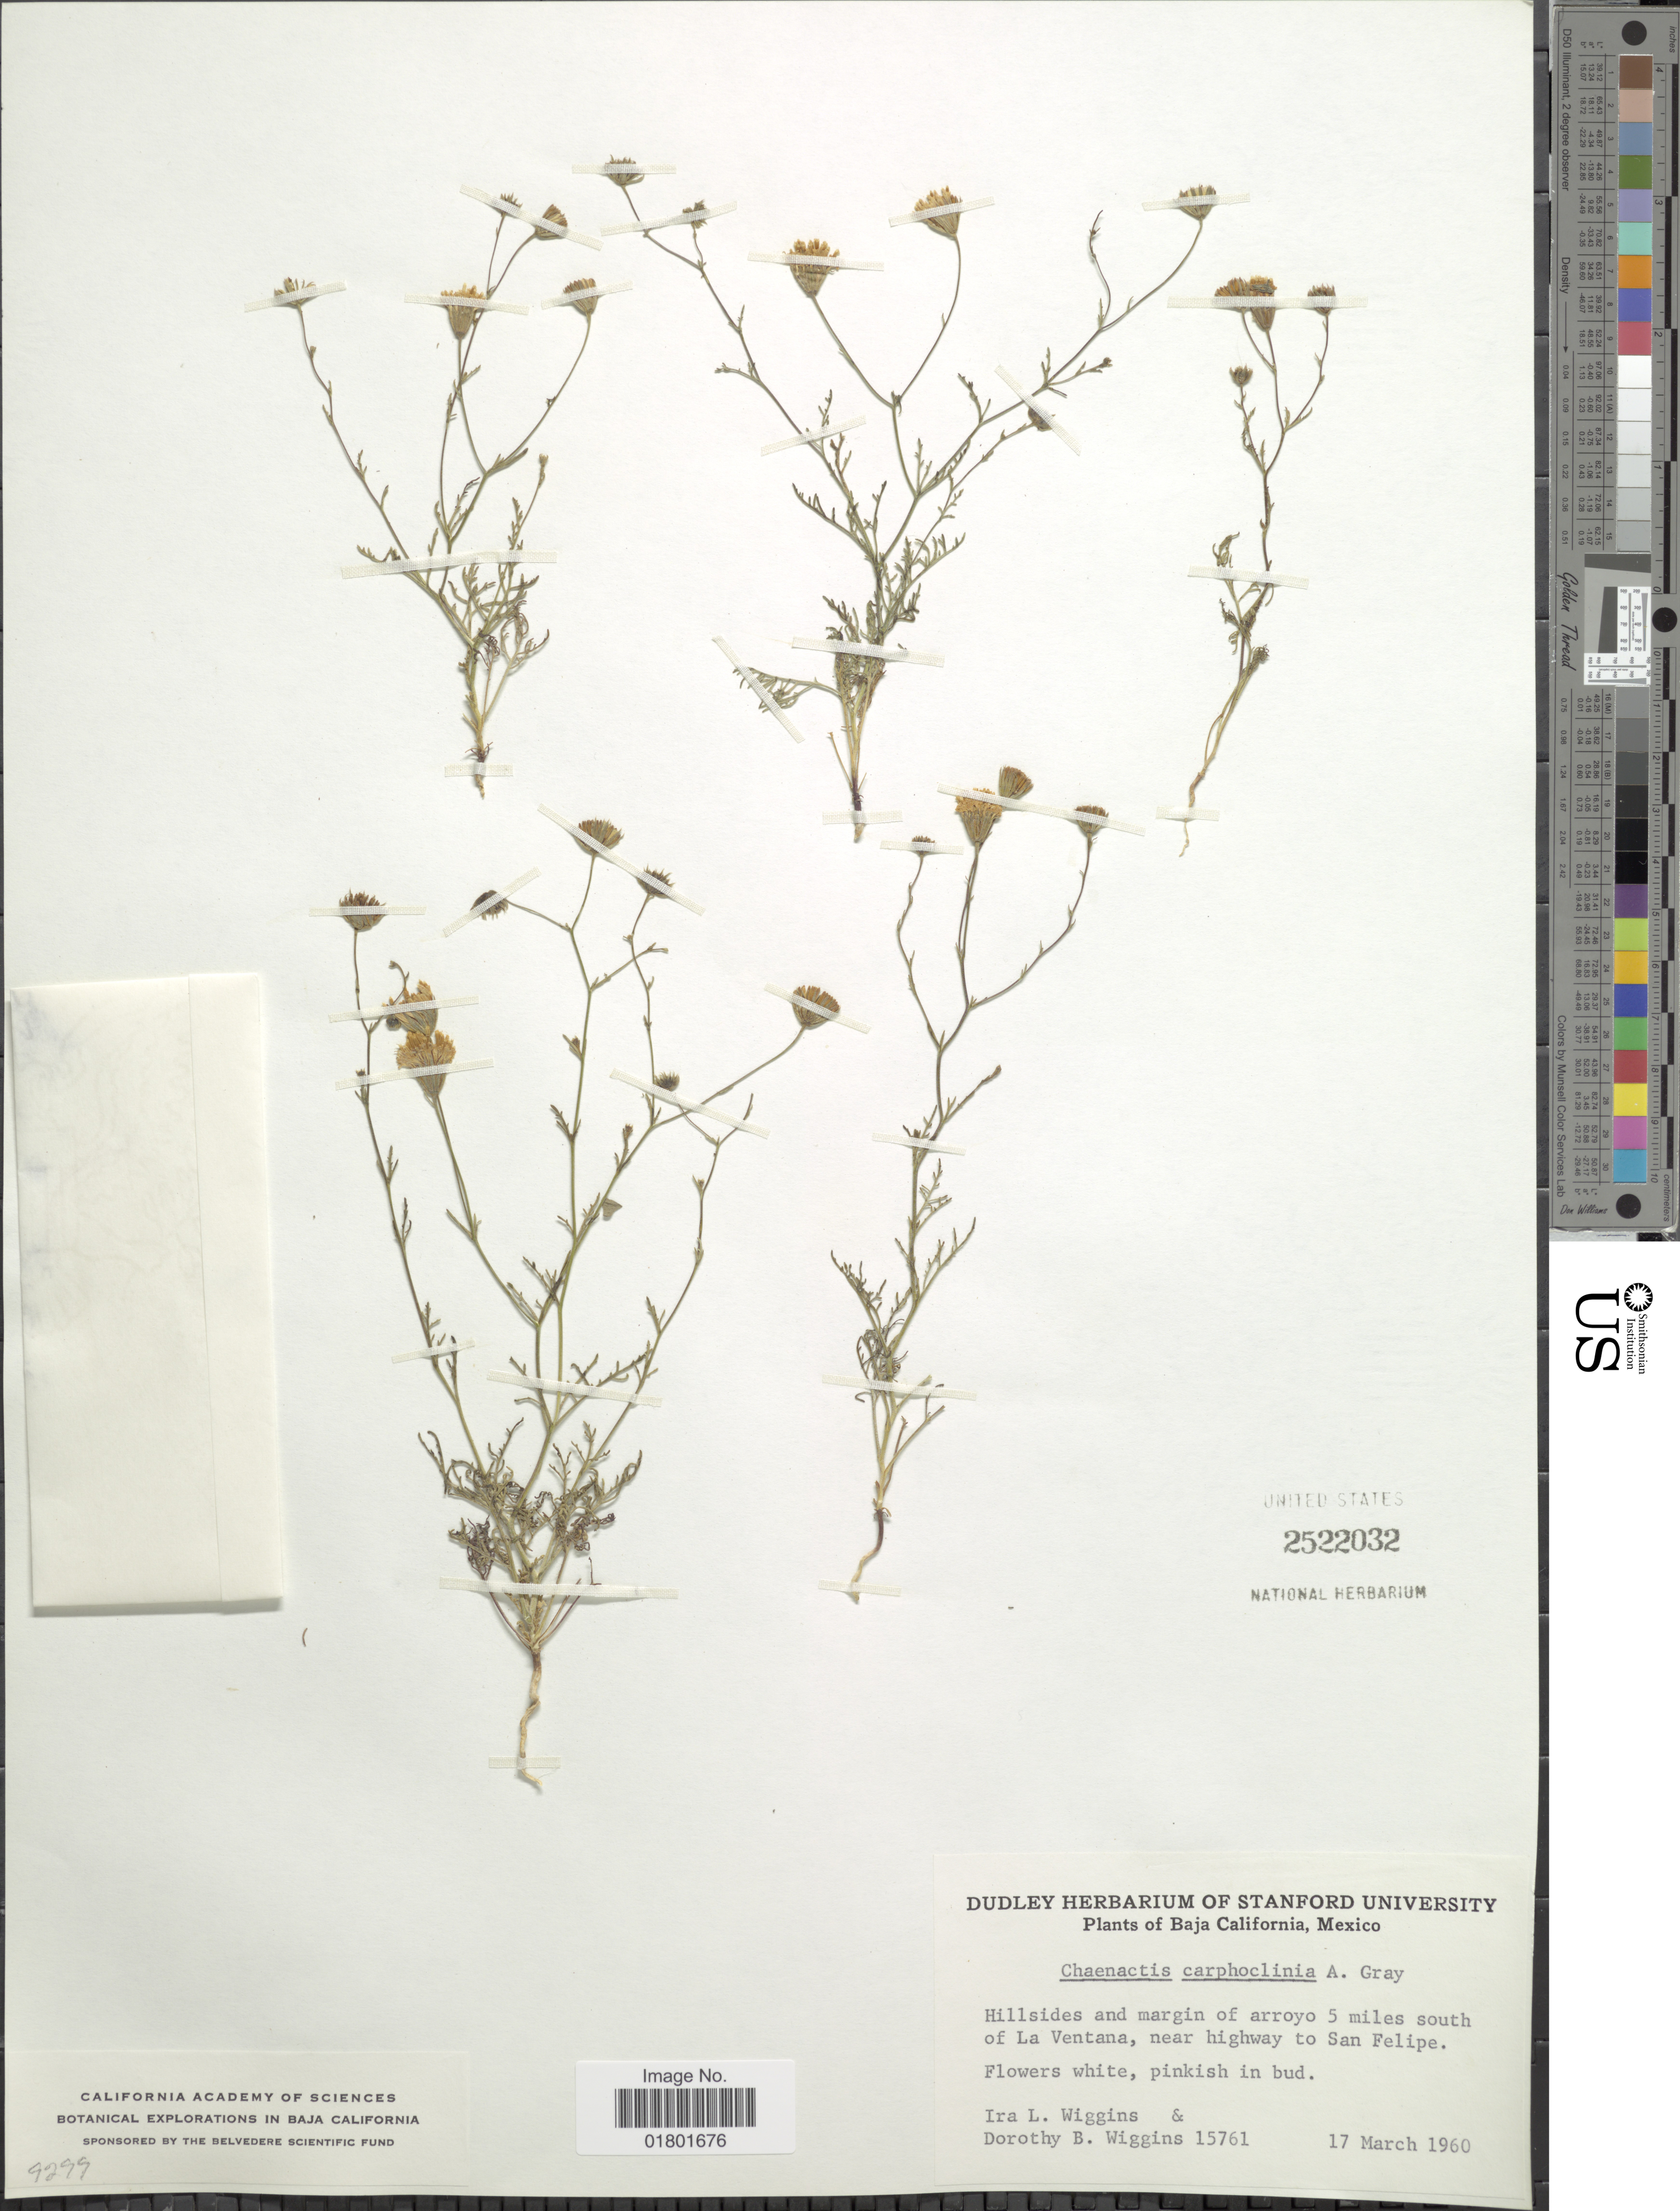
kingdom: Plantae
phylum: Tracheophyta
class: Magnoliopsida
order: Asterales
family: Asteraceae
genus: Chaenactis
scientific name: Chaenactis carphoclinia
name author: A. Gray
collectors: I. L. Wiggins & D. B. Wiggins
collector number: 15761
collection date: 1960-03-17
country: Mexico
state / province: Baja California Sur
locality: Hillsides and margin of arroyo 5 miles south of La Ventana, near highway to San Felipe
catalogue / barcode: US 2522032